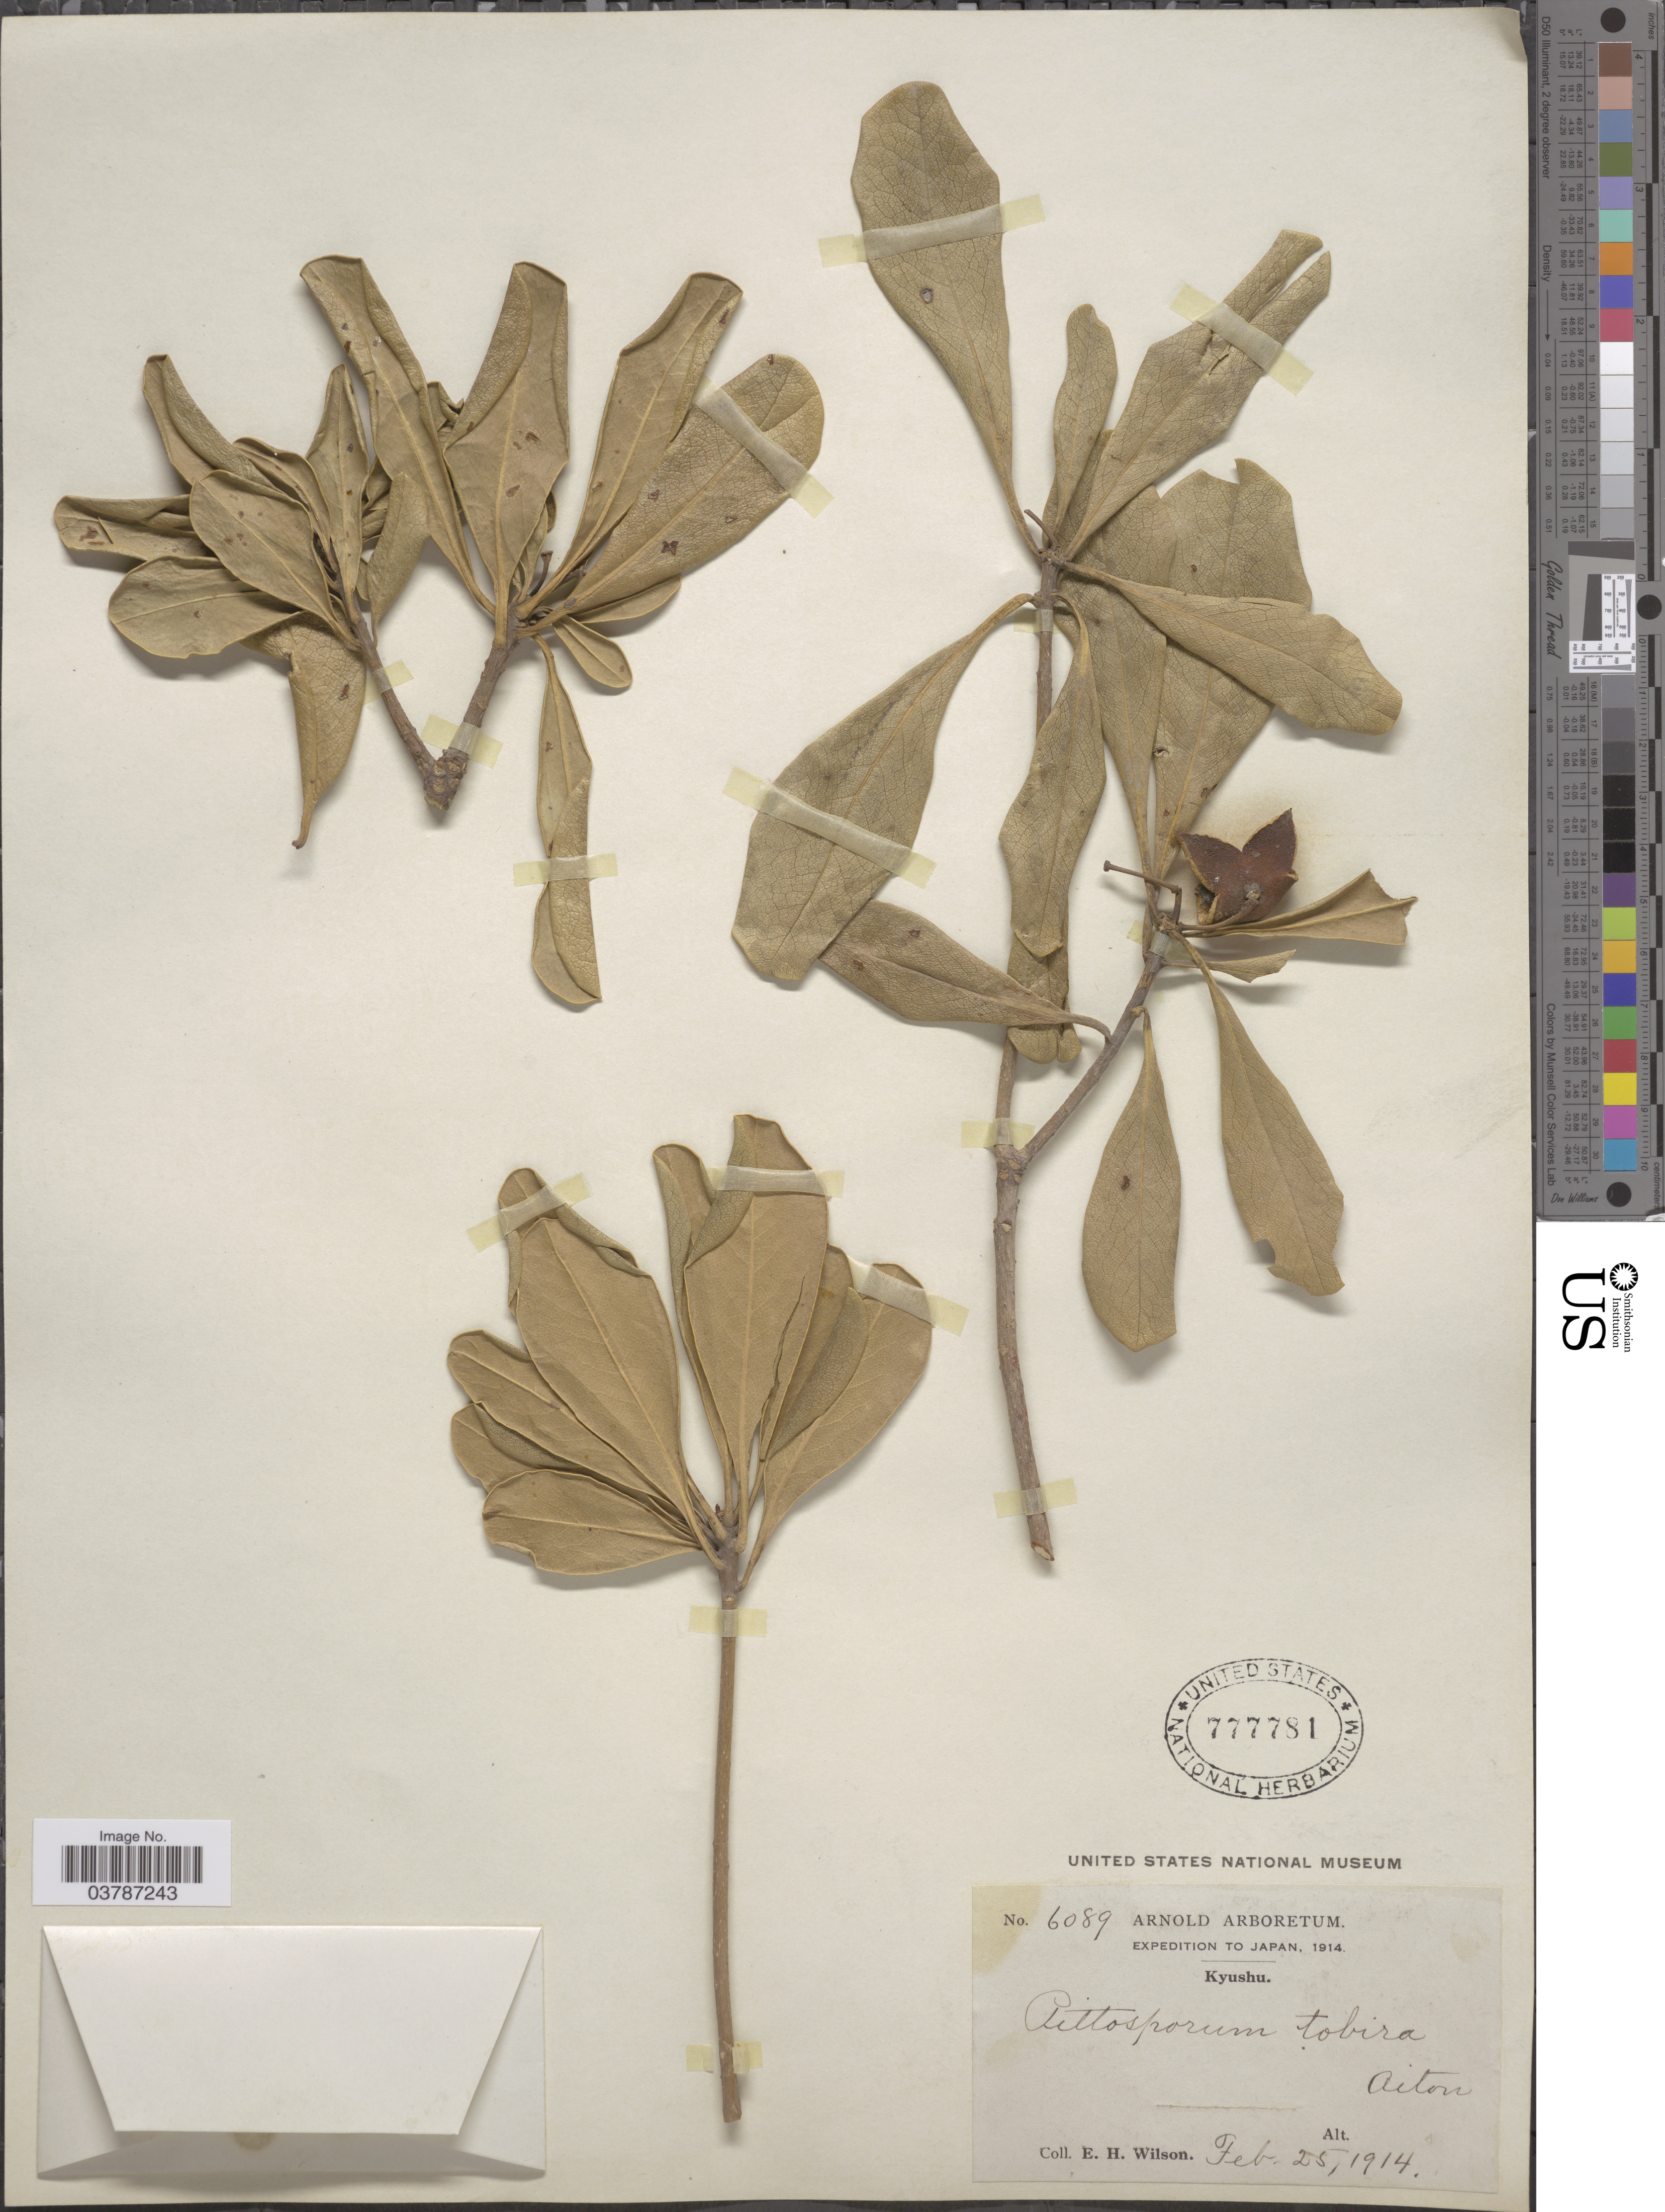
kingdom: Plantae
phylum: Tracheophyta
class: Magnoliopsida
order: Apiales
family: Pittosporaceae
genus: Pittosporum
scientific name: Pittosporum tobira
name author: (Thunb.) W.T. Aiton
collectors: E. Wilson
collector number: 6089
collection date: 1914-02-25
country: Japan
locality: Kyushu.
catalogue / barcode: US 777781